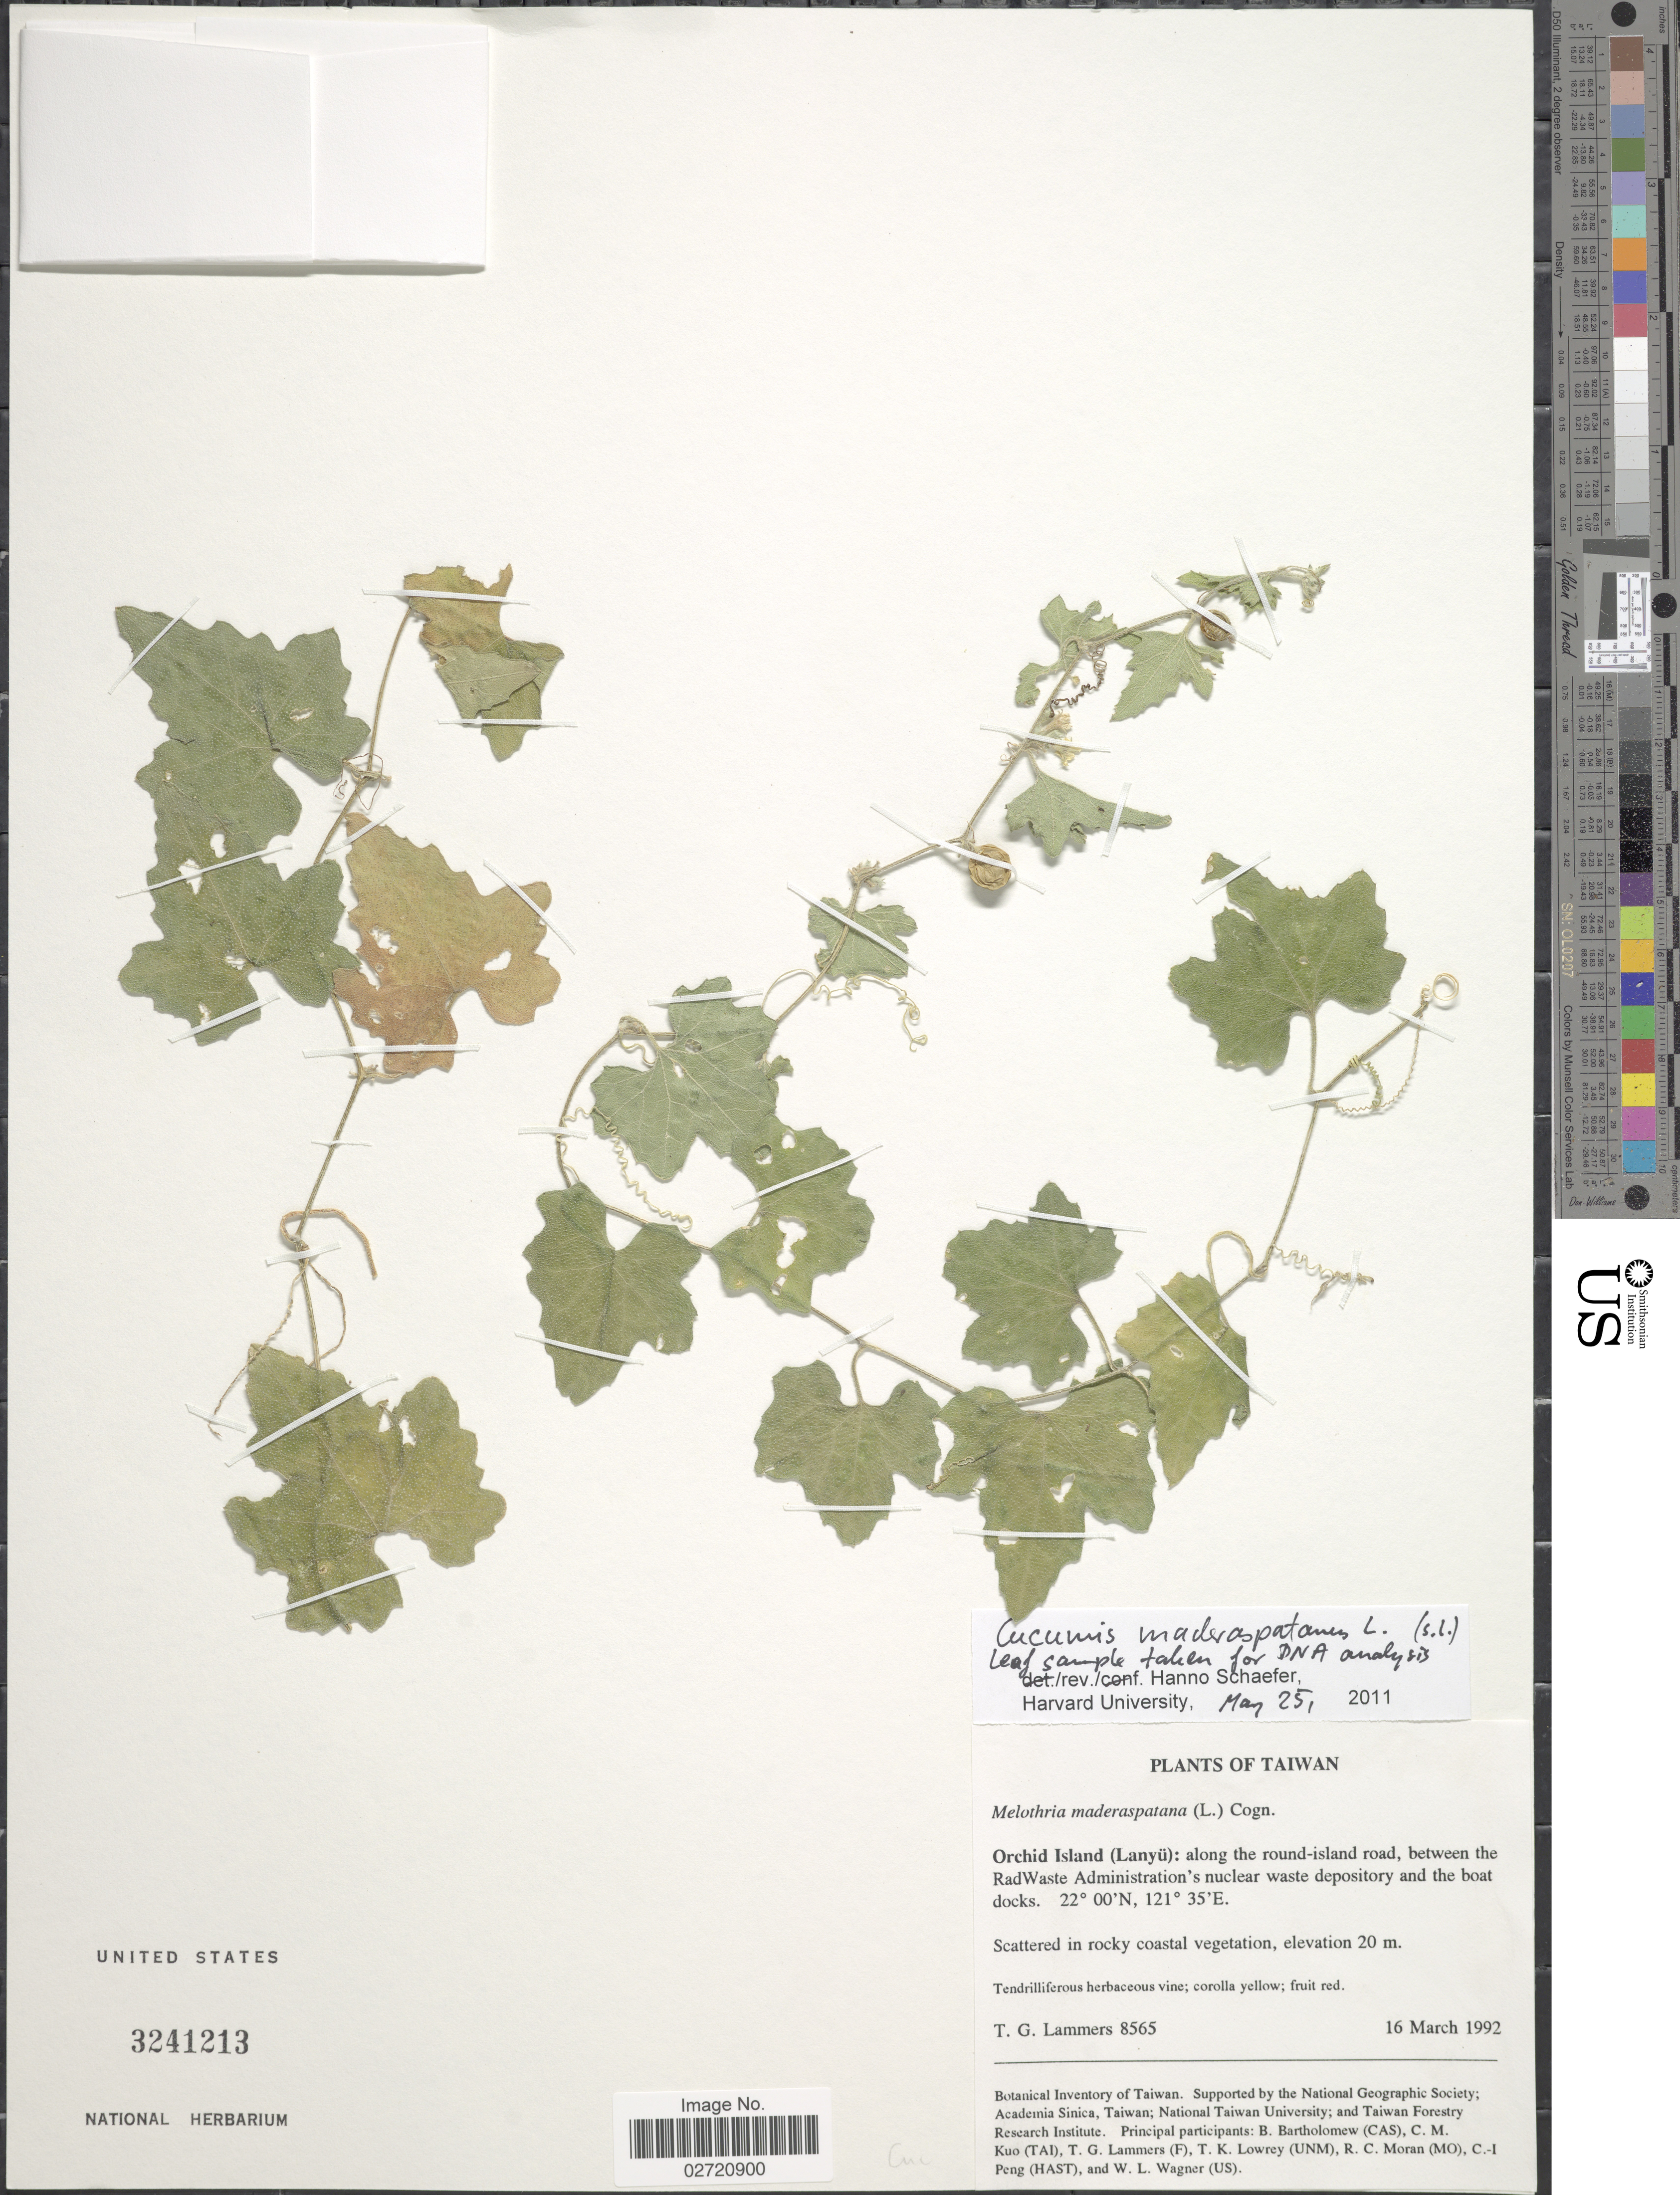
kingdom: Plantae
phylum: Tracheophyta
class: Magnoliopsida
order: Cucurbitales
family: Cucurbitaceae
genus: Cucumis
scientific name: Cucumis maderaspatanus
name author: L.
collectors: T. Lammers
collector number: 8565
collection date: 1992-03-16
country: Taiwan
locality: Orchid Island (Lanyu): along the round-island road, between the RadWaste Administration's nuclear waste depository and the boat docks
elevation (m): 20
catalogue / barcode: US 3241213